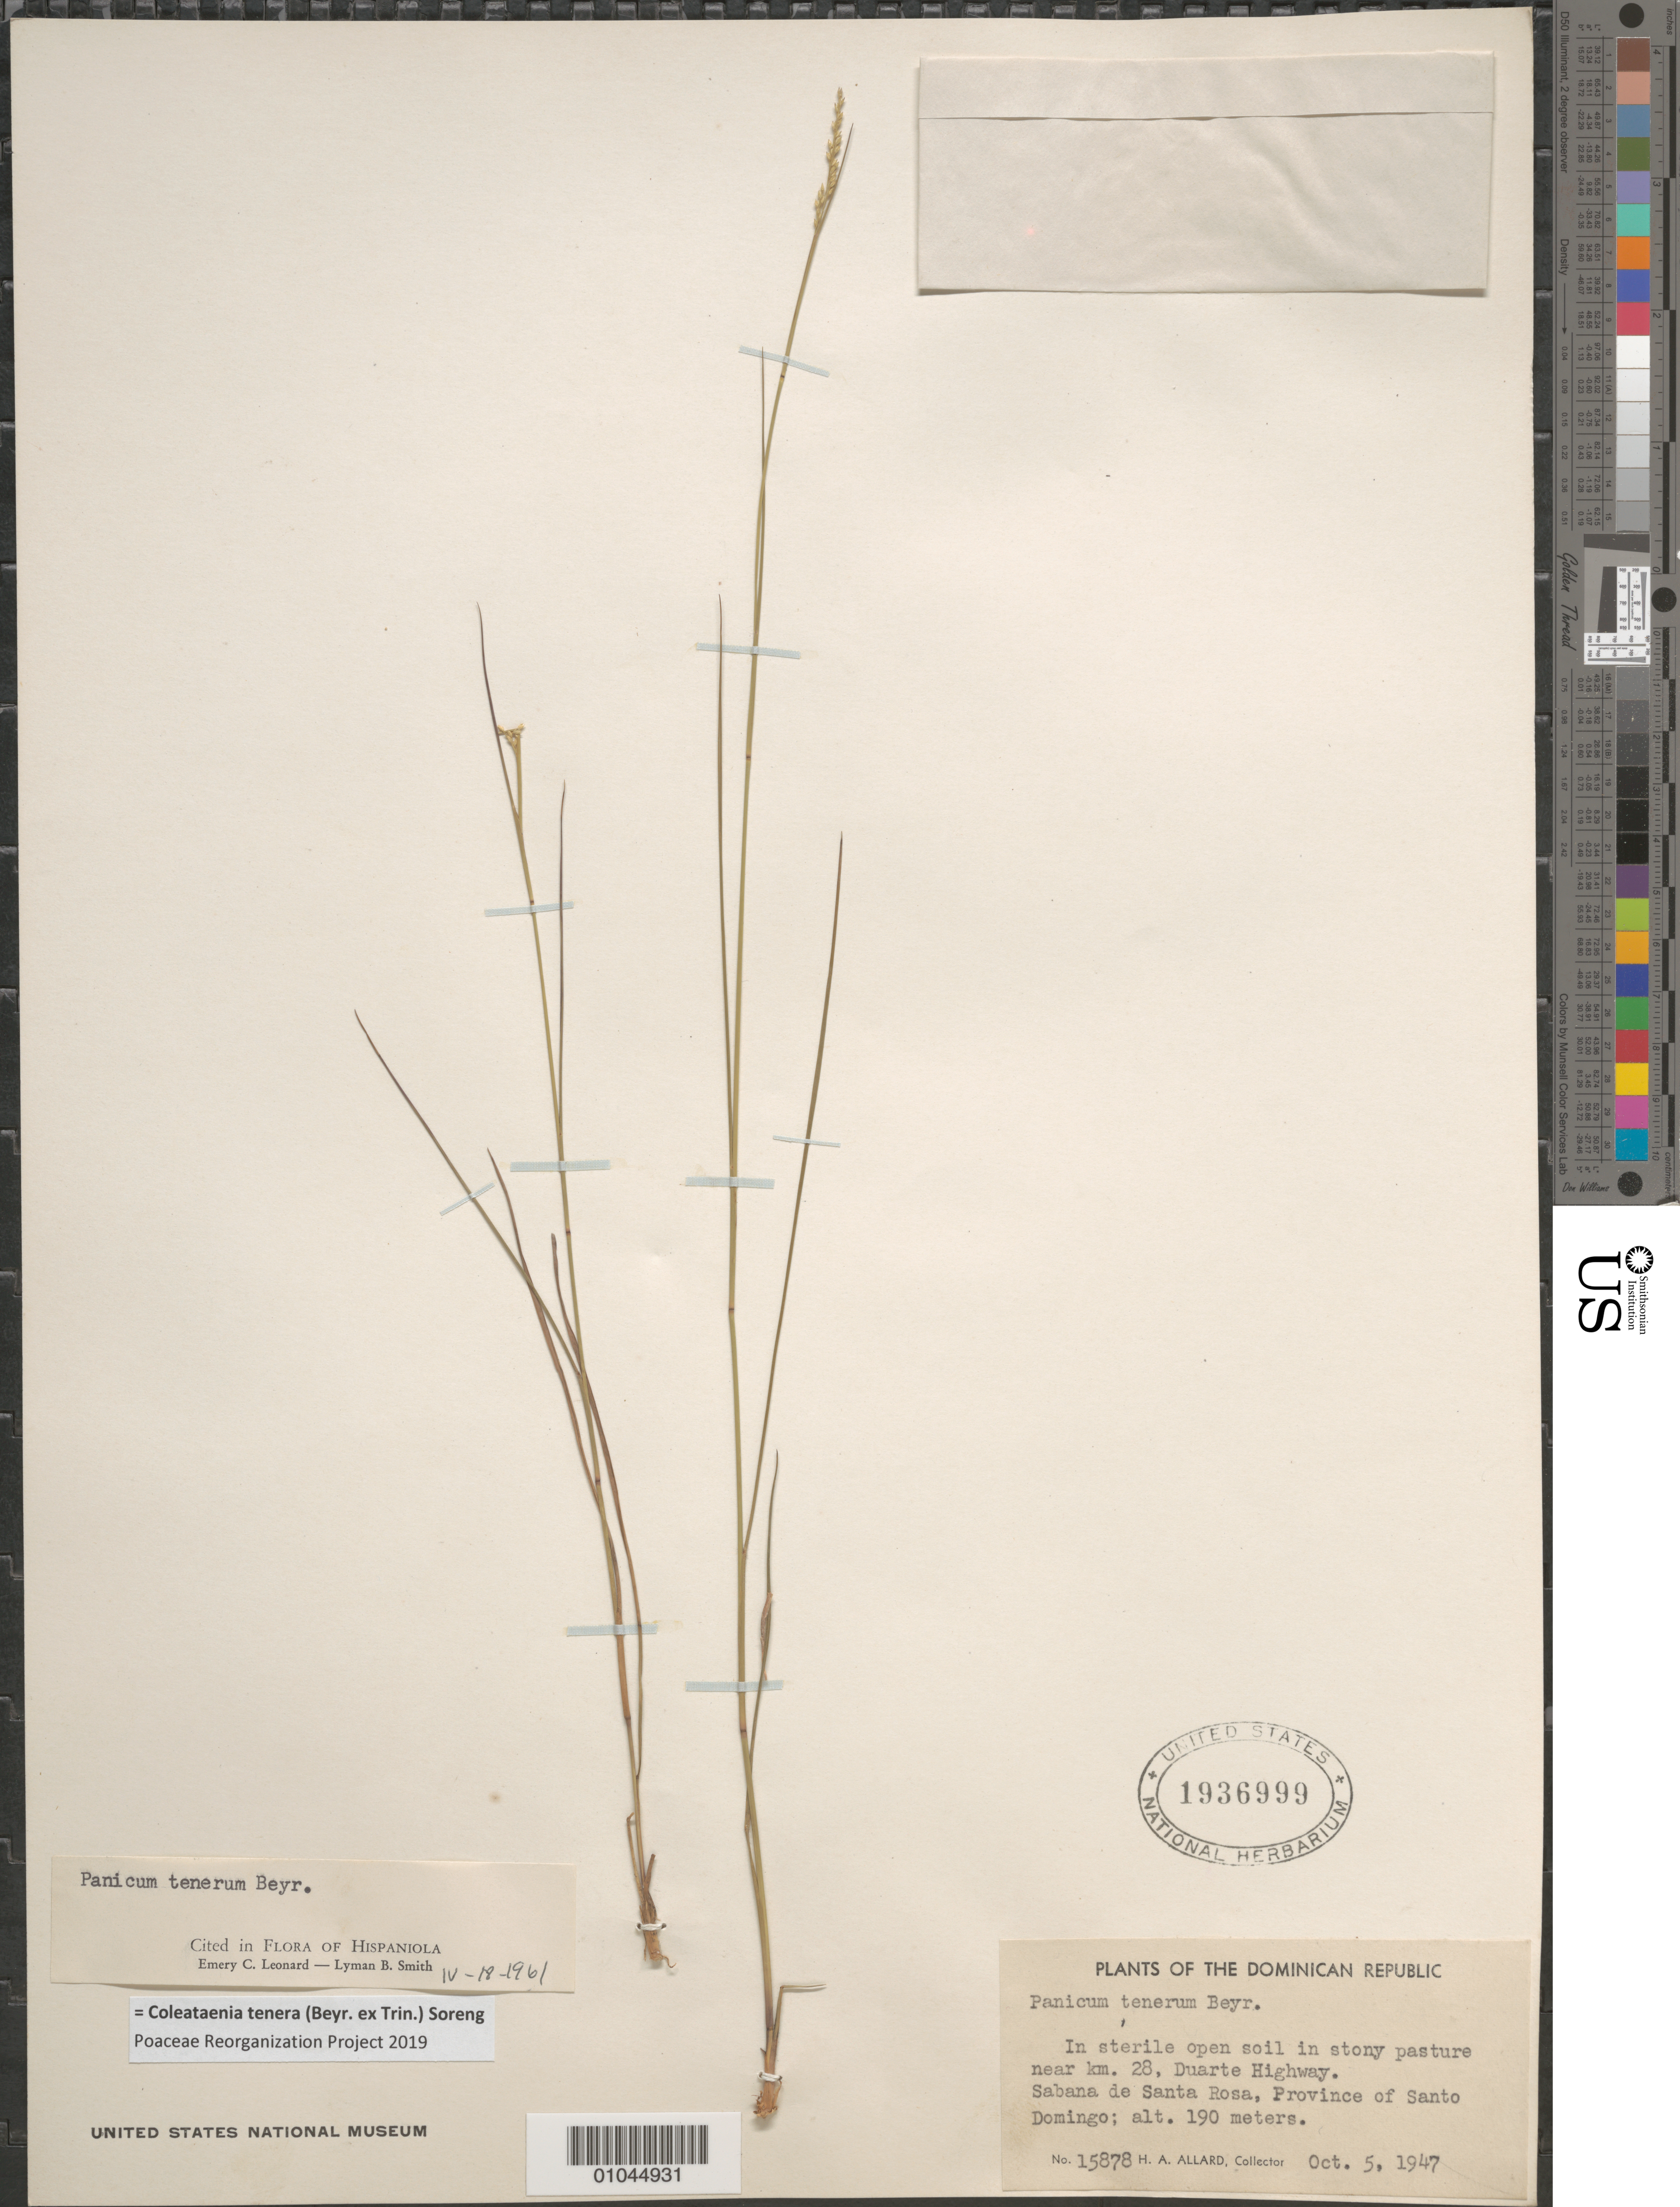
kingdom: Plantae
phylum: Tracheophyta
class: Liliopsida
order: Poales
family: Poaceae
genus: Panicum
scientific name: Panicum tenerum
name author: Beyrich ex Trin.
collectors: H. A. Allard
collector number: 15878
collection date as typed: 05 Oct 1947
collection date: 1947-10-05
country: Dominican Republic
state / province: Distrito Nacional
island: Hispaniola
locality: Near km 28, Duarte Highway, Sabana de Santa Rosa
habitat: in sterile open soil in stony pasture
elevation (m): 190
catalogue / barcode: US 1936999